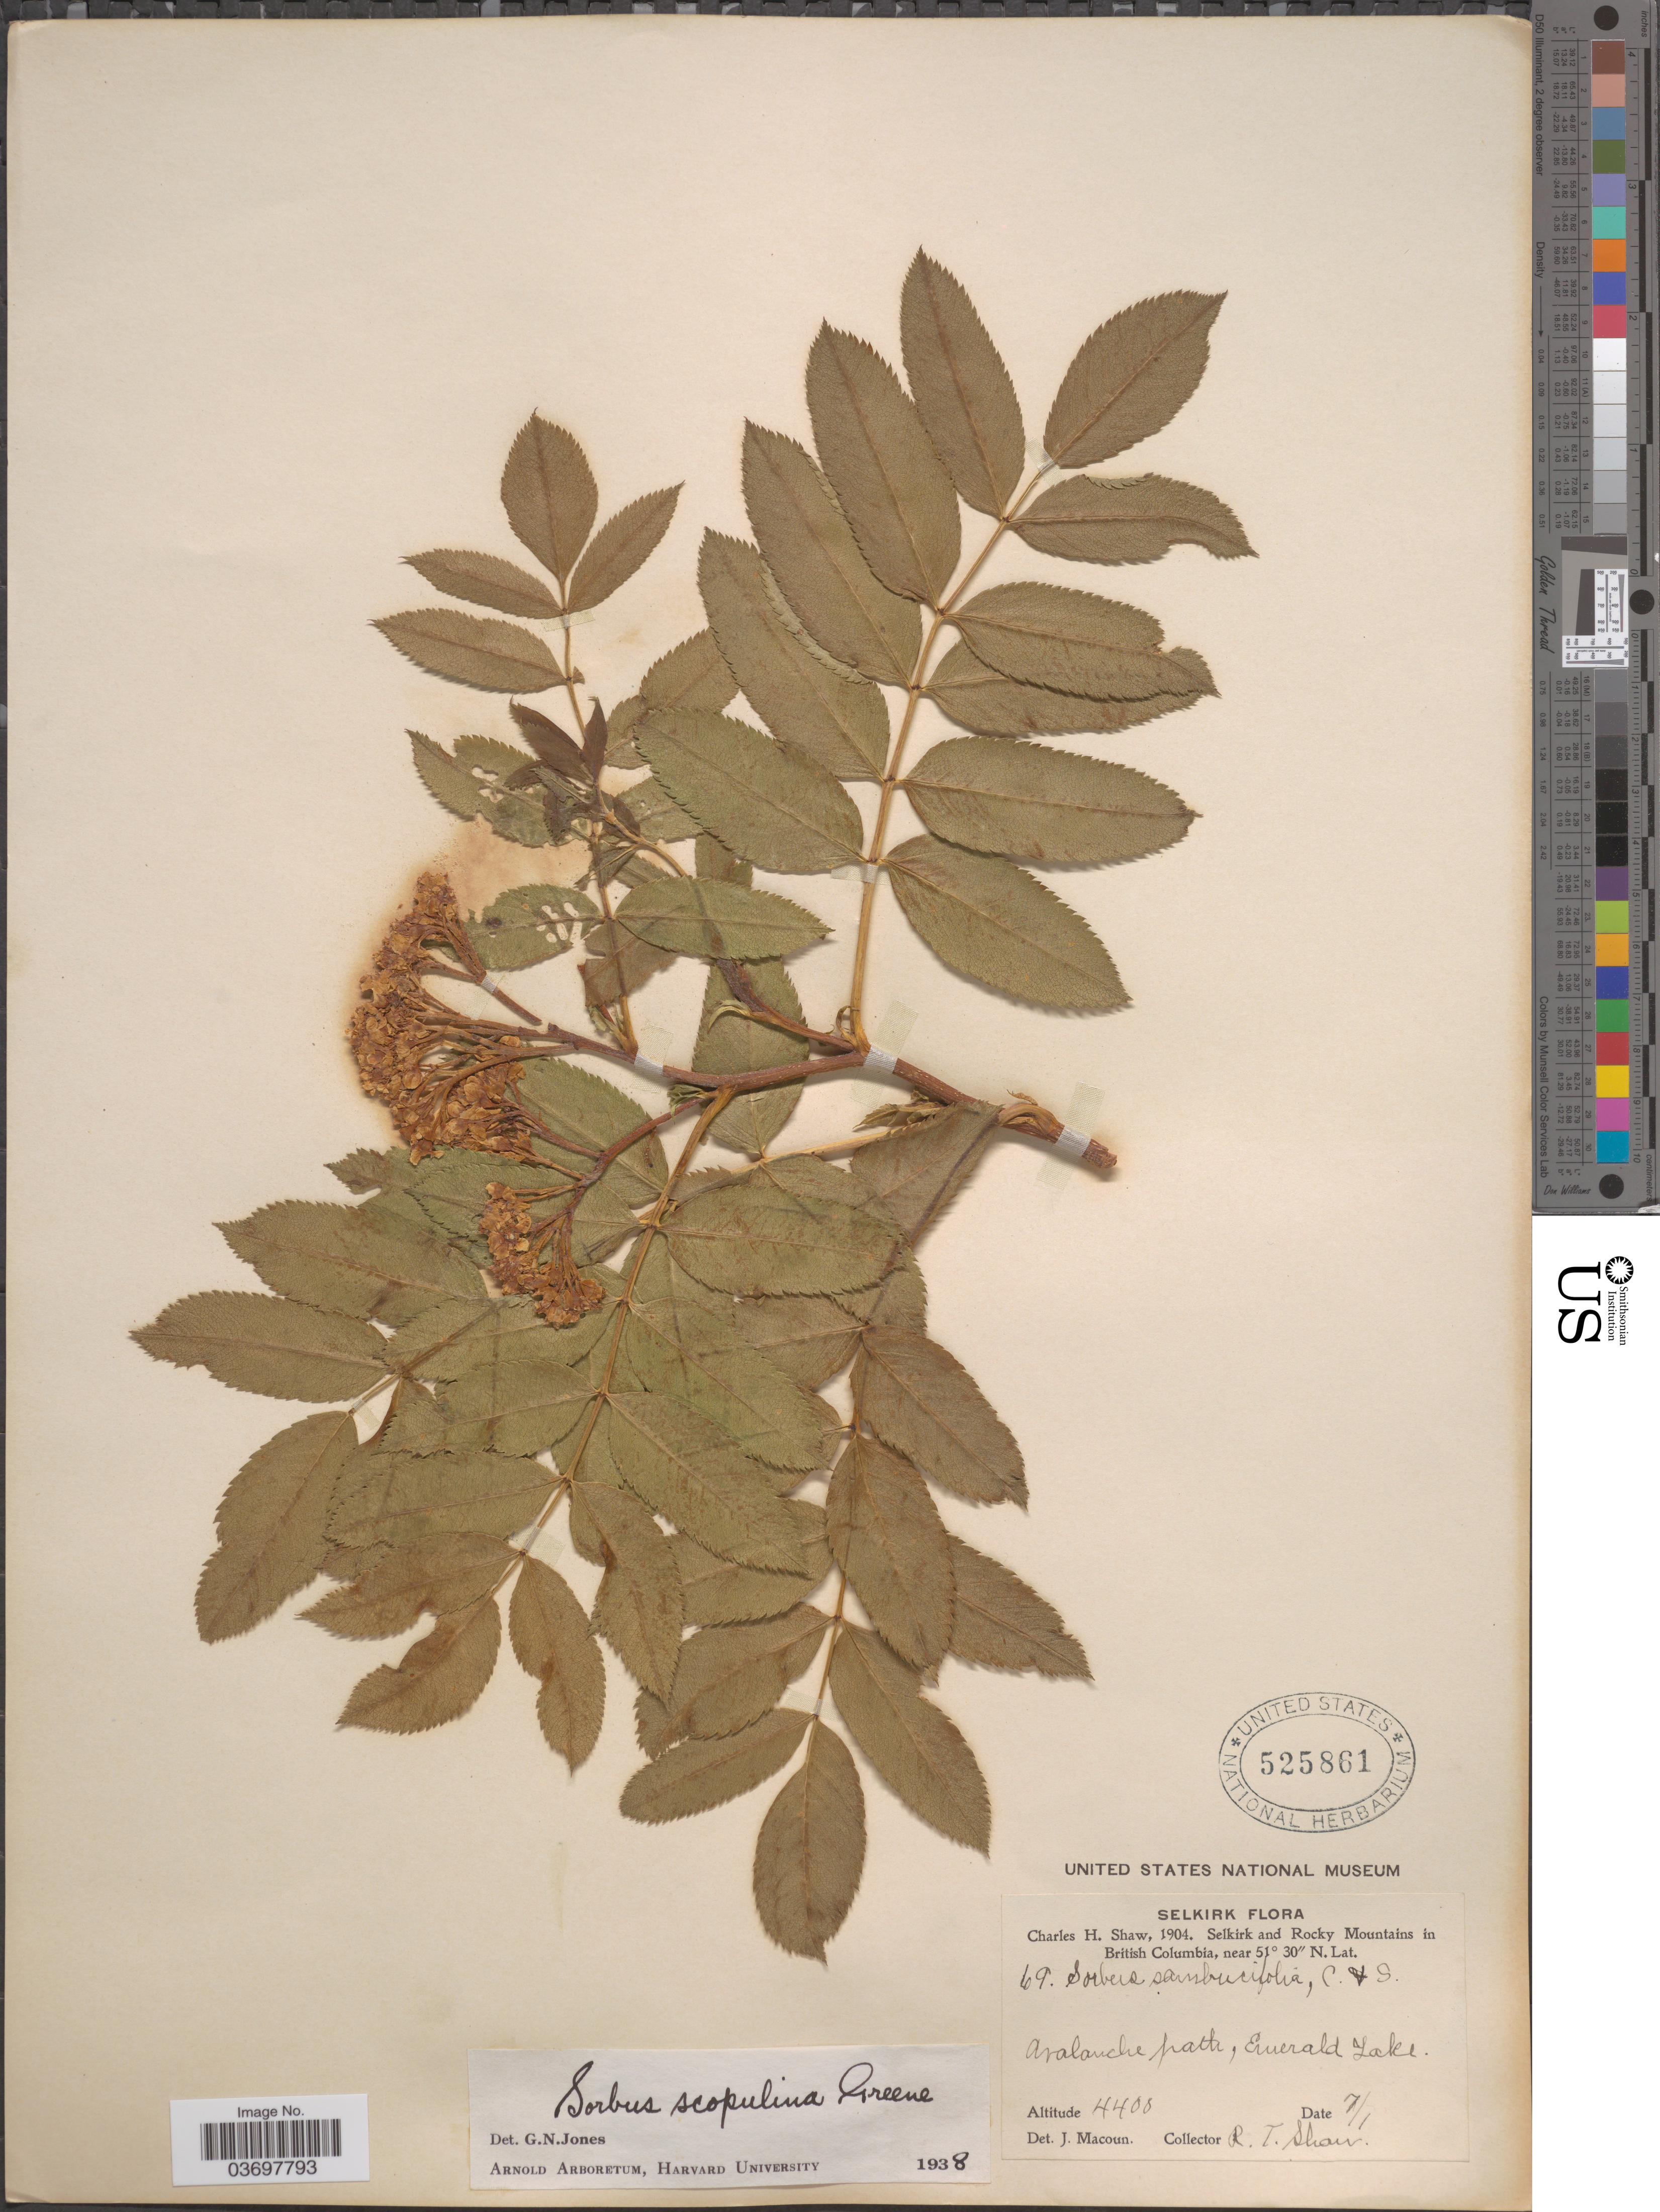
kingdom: Plantae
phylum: Tracheophyta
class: Magnoliopsida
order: Rosales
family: Rosaceae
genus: Sorbus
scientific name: Sorbus scopulina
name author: Greene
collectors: R. T. Shaw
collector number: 69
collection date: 1904-01-07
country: Canada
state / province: British Columbia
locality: Selkirk. Selkirk and Rocky Mountains in British Columbia. Avalanche path, Emerald Lake.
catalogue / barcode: US 525861